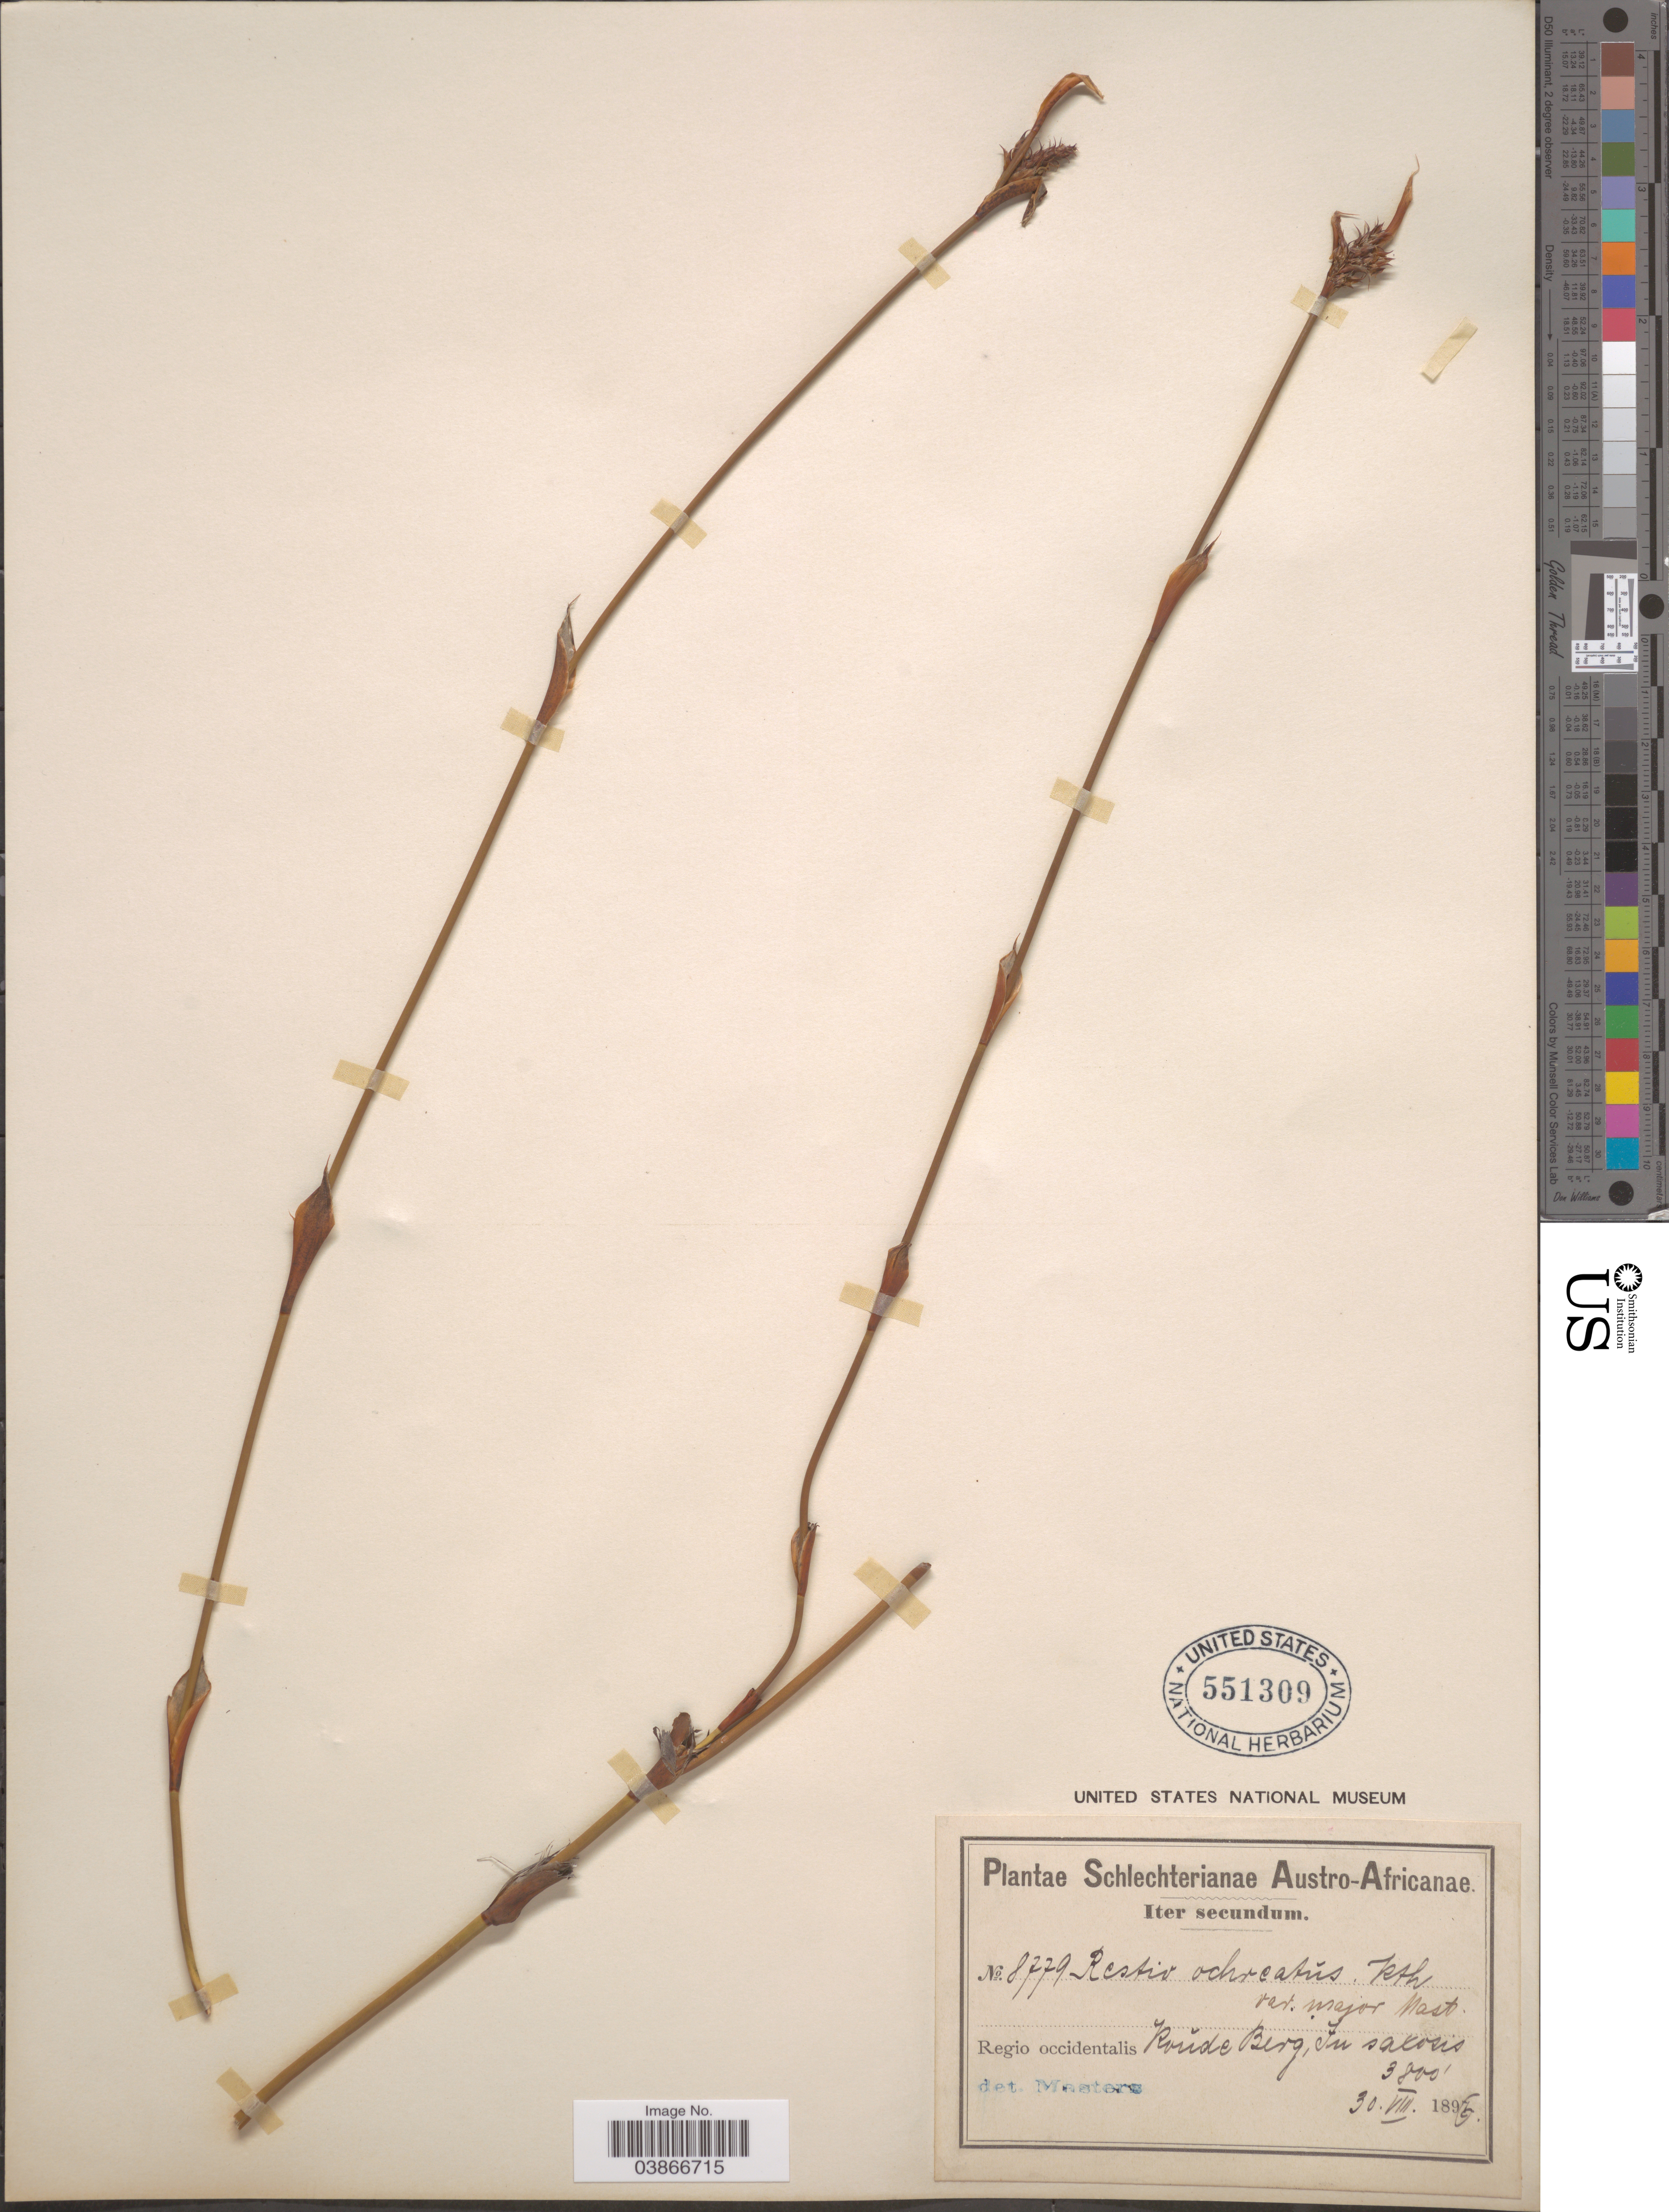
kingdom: Plantae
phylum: Tracheophyta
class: Liliopsida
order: Poales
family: Restionaceae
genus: Restio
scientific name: Restio ocreatus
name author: Kunth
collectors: Schlechter, --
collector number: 8779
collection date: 1896-08-30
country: South Africa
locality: Austro-Africanæ. Regio occidentalis Rondeberg, In saxosis.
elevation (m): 1158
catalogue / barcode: US 551309